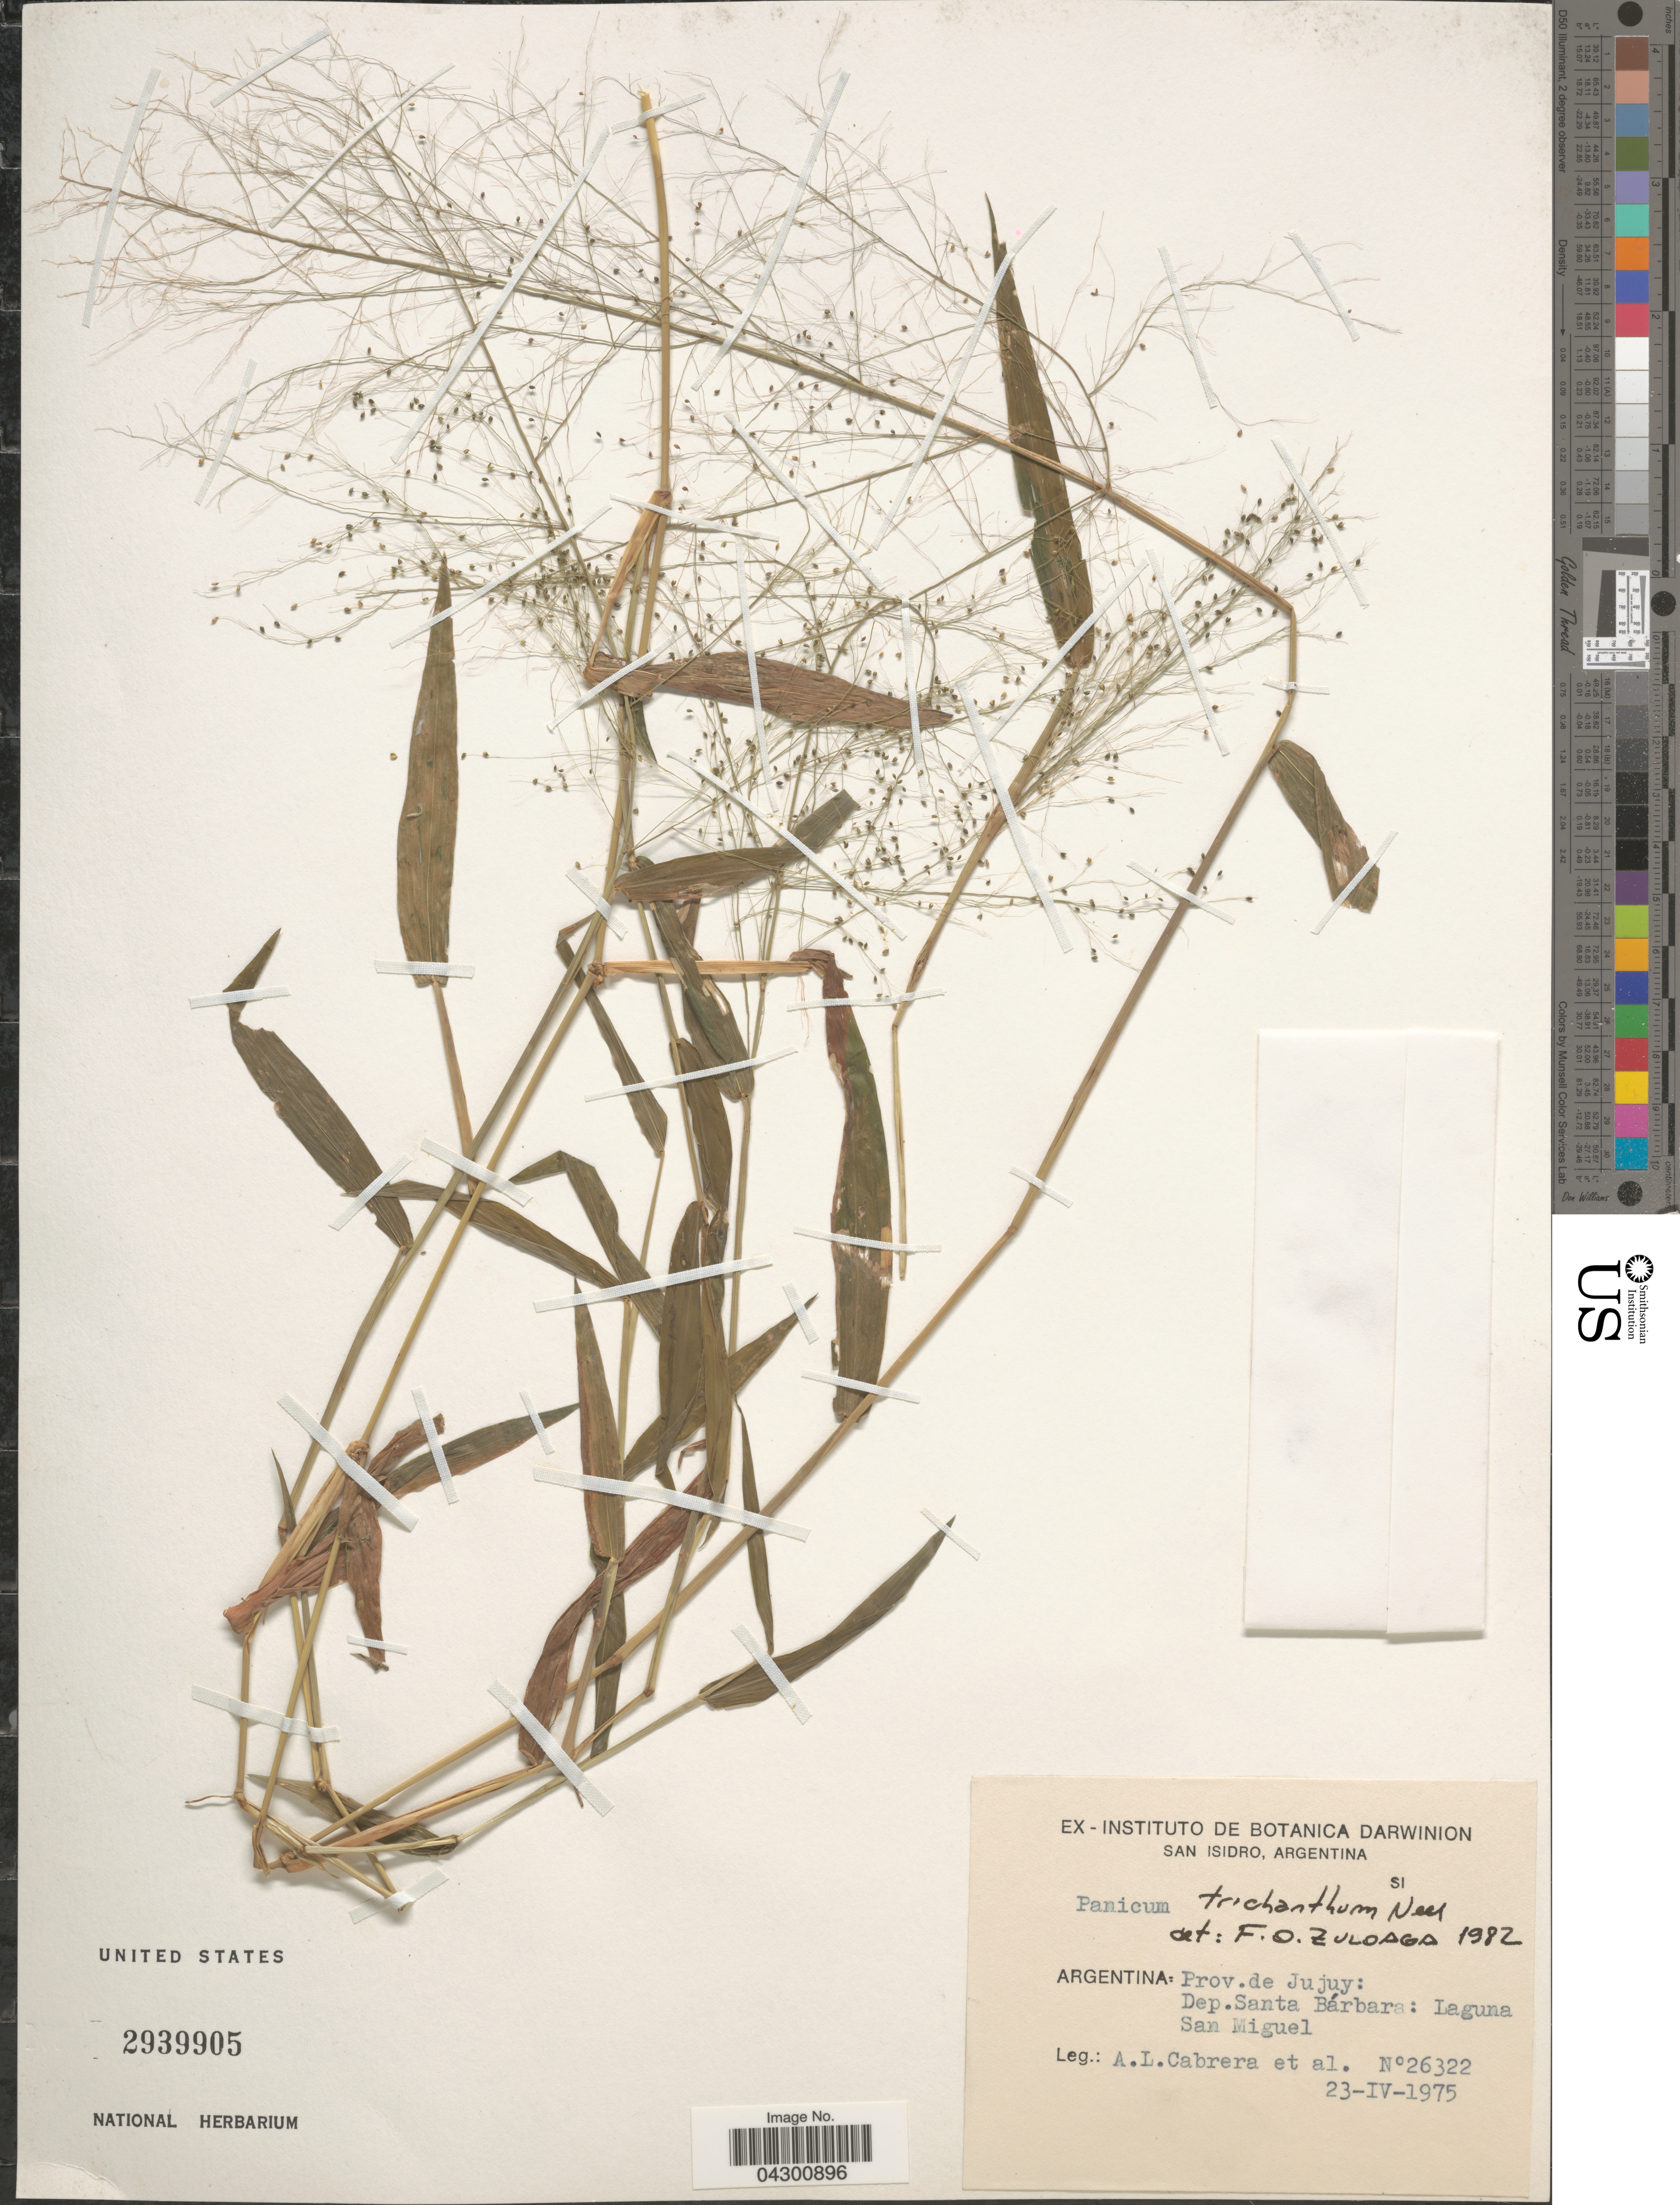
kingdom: Plantae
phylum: Tracheophyta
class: Liliopsida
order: Poales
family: Poaceae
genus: Panicum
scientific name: Panicum trichanthum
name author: Nees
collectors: A. L. Cabrera & et al.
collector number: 26322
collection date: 1975-04-23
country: Argentina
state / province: Jujuy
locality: Dep. Santa Bárbara: Laguna San Miguel.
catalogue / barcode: US 2939905